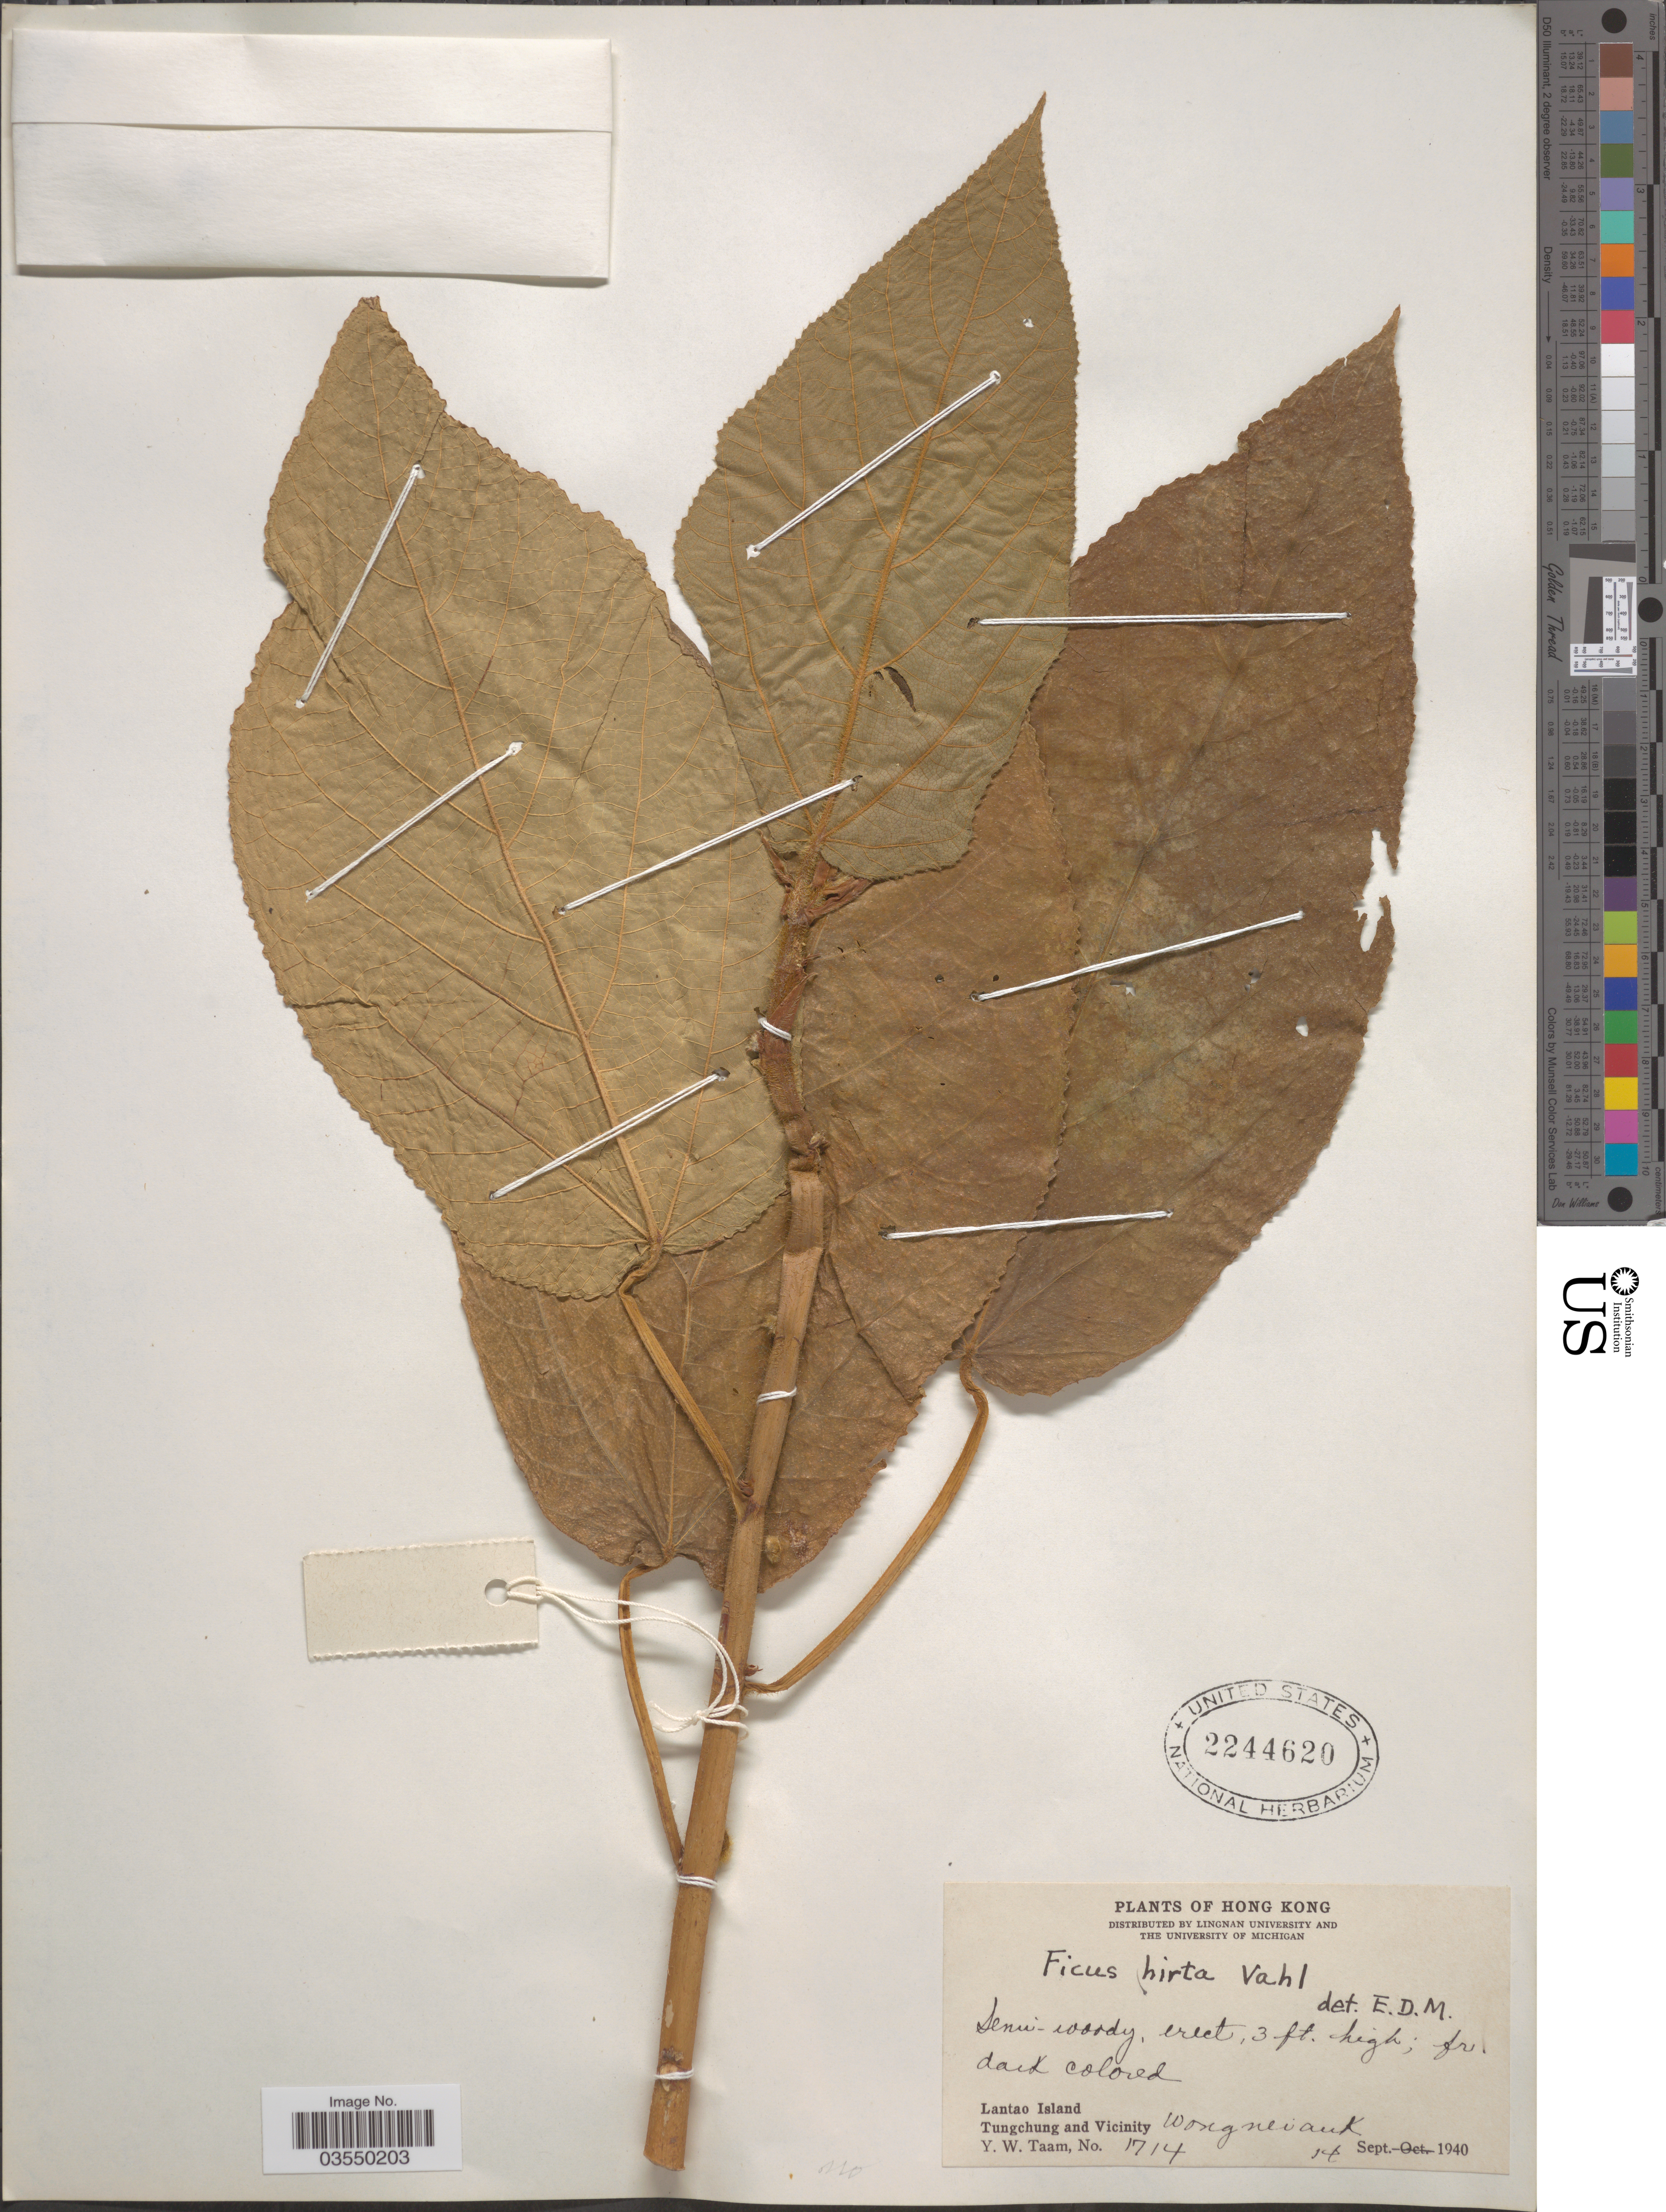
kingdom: Plantae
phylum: Tracheophyta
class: Magnoliopsida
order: Rosales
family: Moraceae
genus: Ficus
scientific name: Ficus hirta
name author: Vahl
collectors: Y. W. Taam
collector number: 1714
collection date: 1940-09-14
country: China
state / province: Hong Kong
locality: Lantao Island. Tungchung and Vicinity. Wong nei auk*.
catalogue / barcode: US 2244620